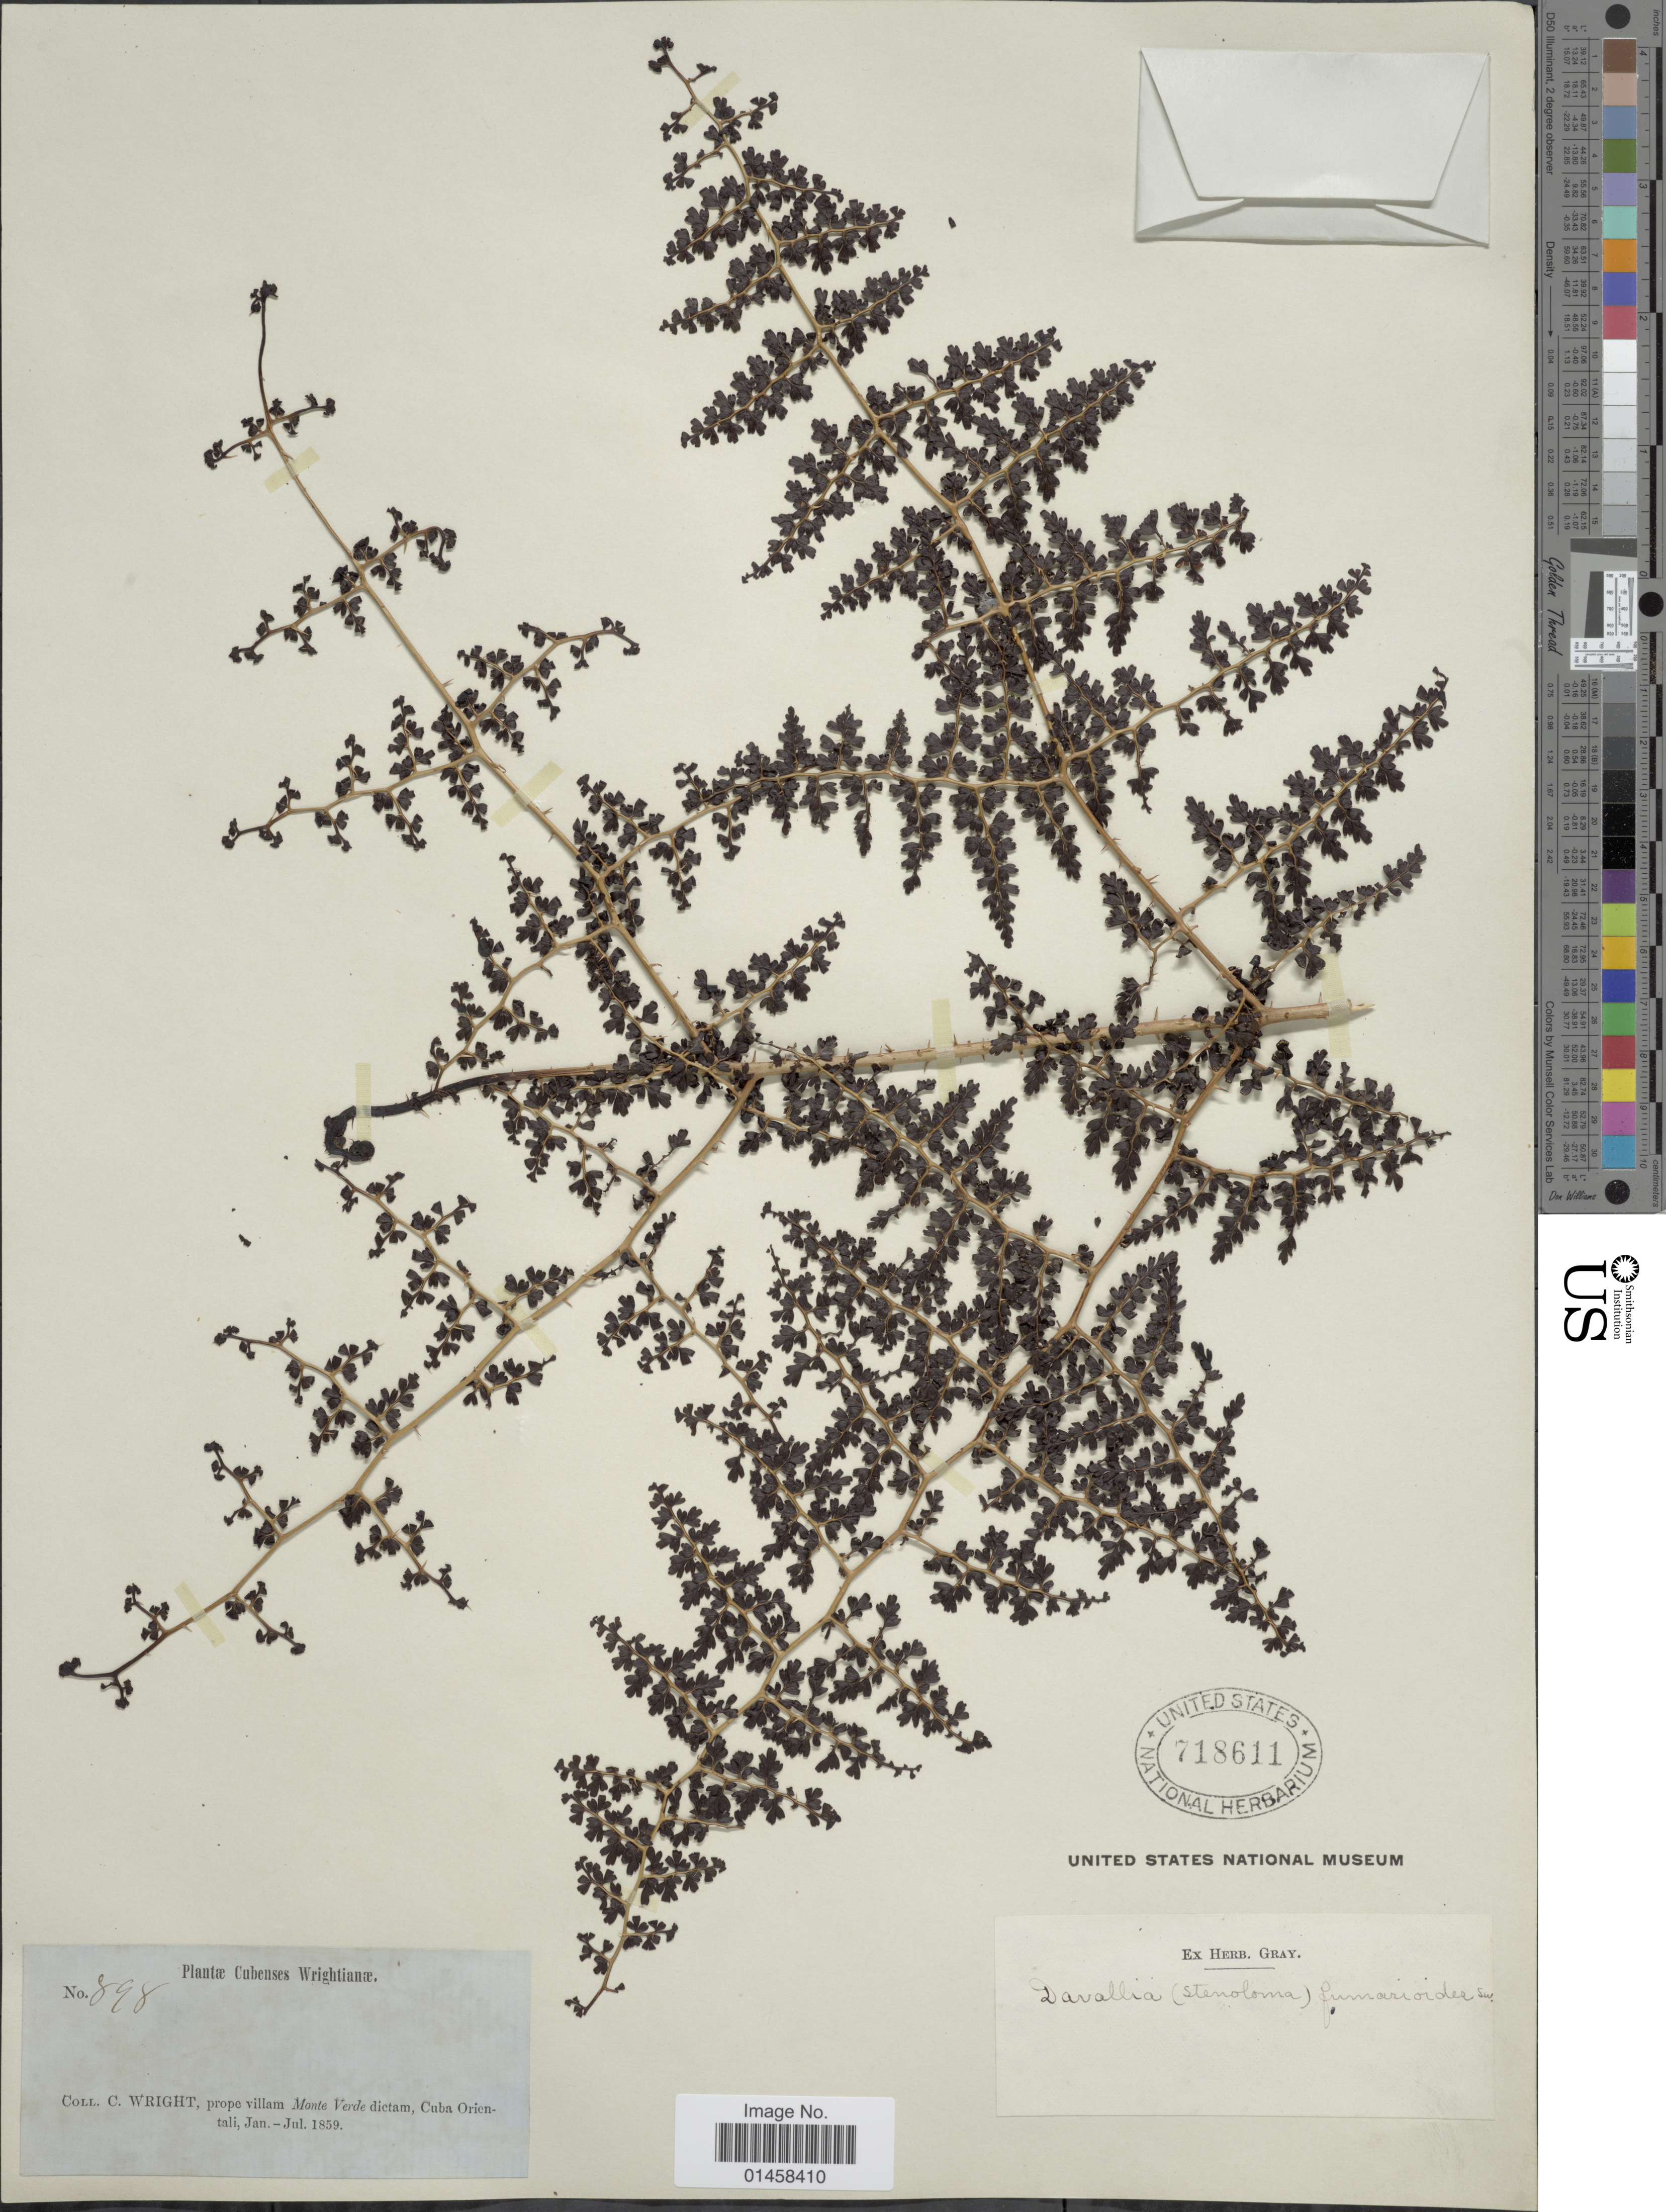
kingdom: Plantae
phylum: Tracheophyta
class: Polypodiopsida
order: Polypodiales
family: Lindsaeaceae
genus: Odontosoria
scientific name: Odontosoria aculeata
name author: (L.) J. Sm.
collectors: C. Wright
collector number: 898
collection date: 1859-01/1859-07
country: Cuba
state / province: Oriente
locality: Prope villam Monte Verda dictam,Cuba Orientali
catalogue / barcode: US 718611